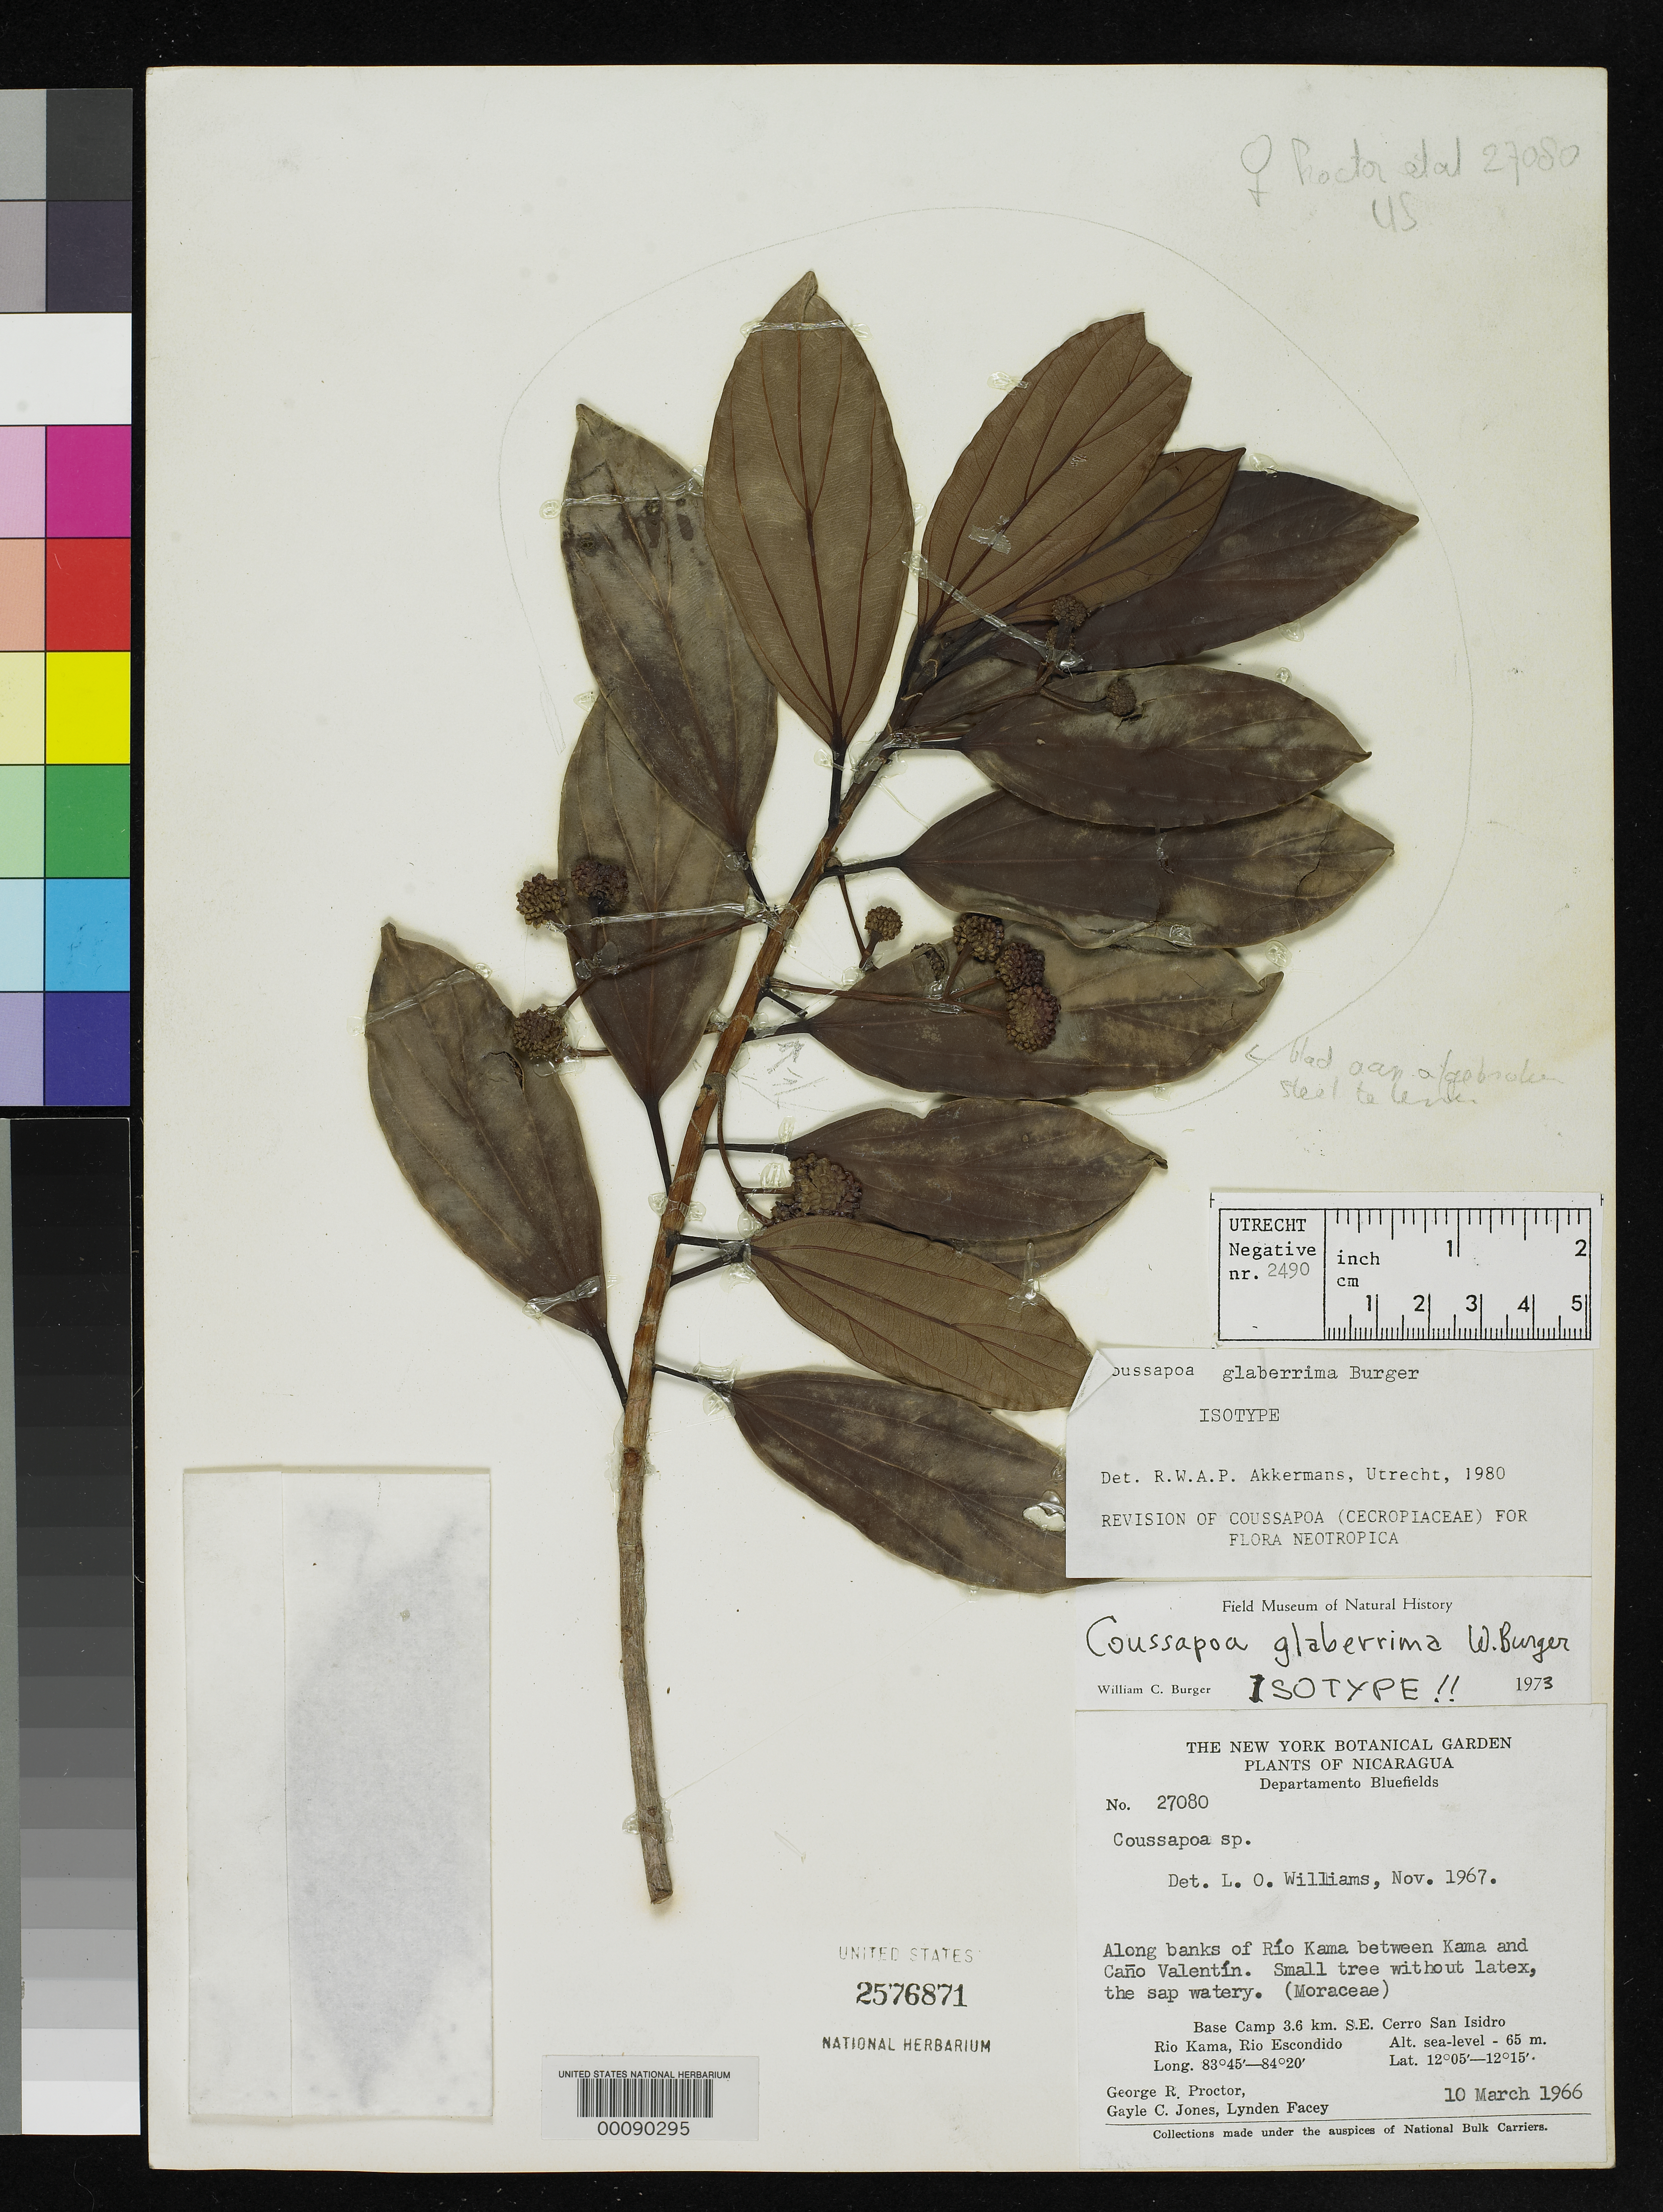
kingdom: Plantae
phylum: Tracheophyta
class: Magnoliopsida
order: Rosales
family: Urticaceae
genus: Coussapoa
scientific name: Coussapoa glaberrima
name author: W.C. Burger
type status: Isotype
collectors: G. R. Proctor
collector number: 27080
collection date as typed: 10 Mar 1966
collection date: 1966-03-10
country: Nicaragua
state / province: Atlántico Sur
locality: Bluefields, Rio Kama between Kama and Cano Valentin.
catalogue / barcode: US 2576871